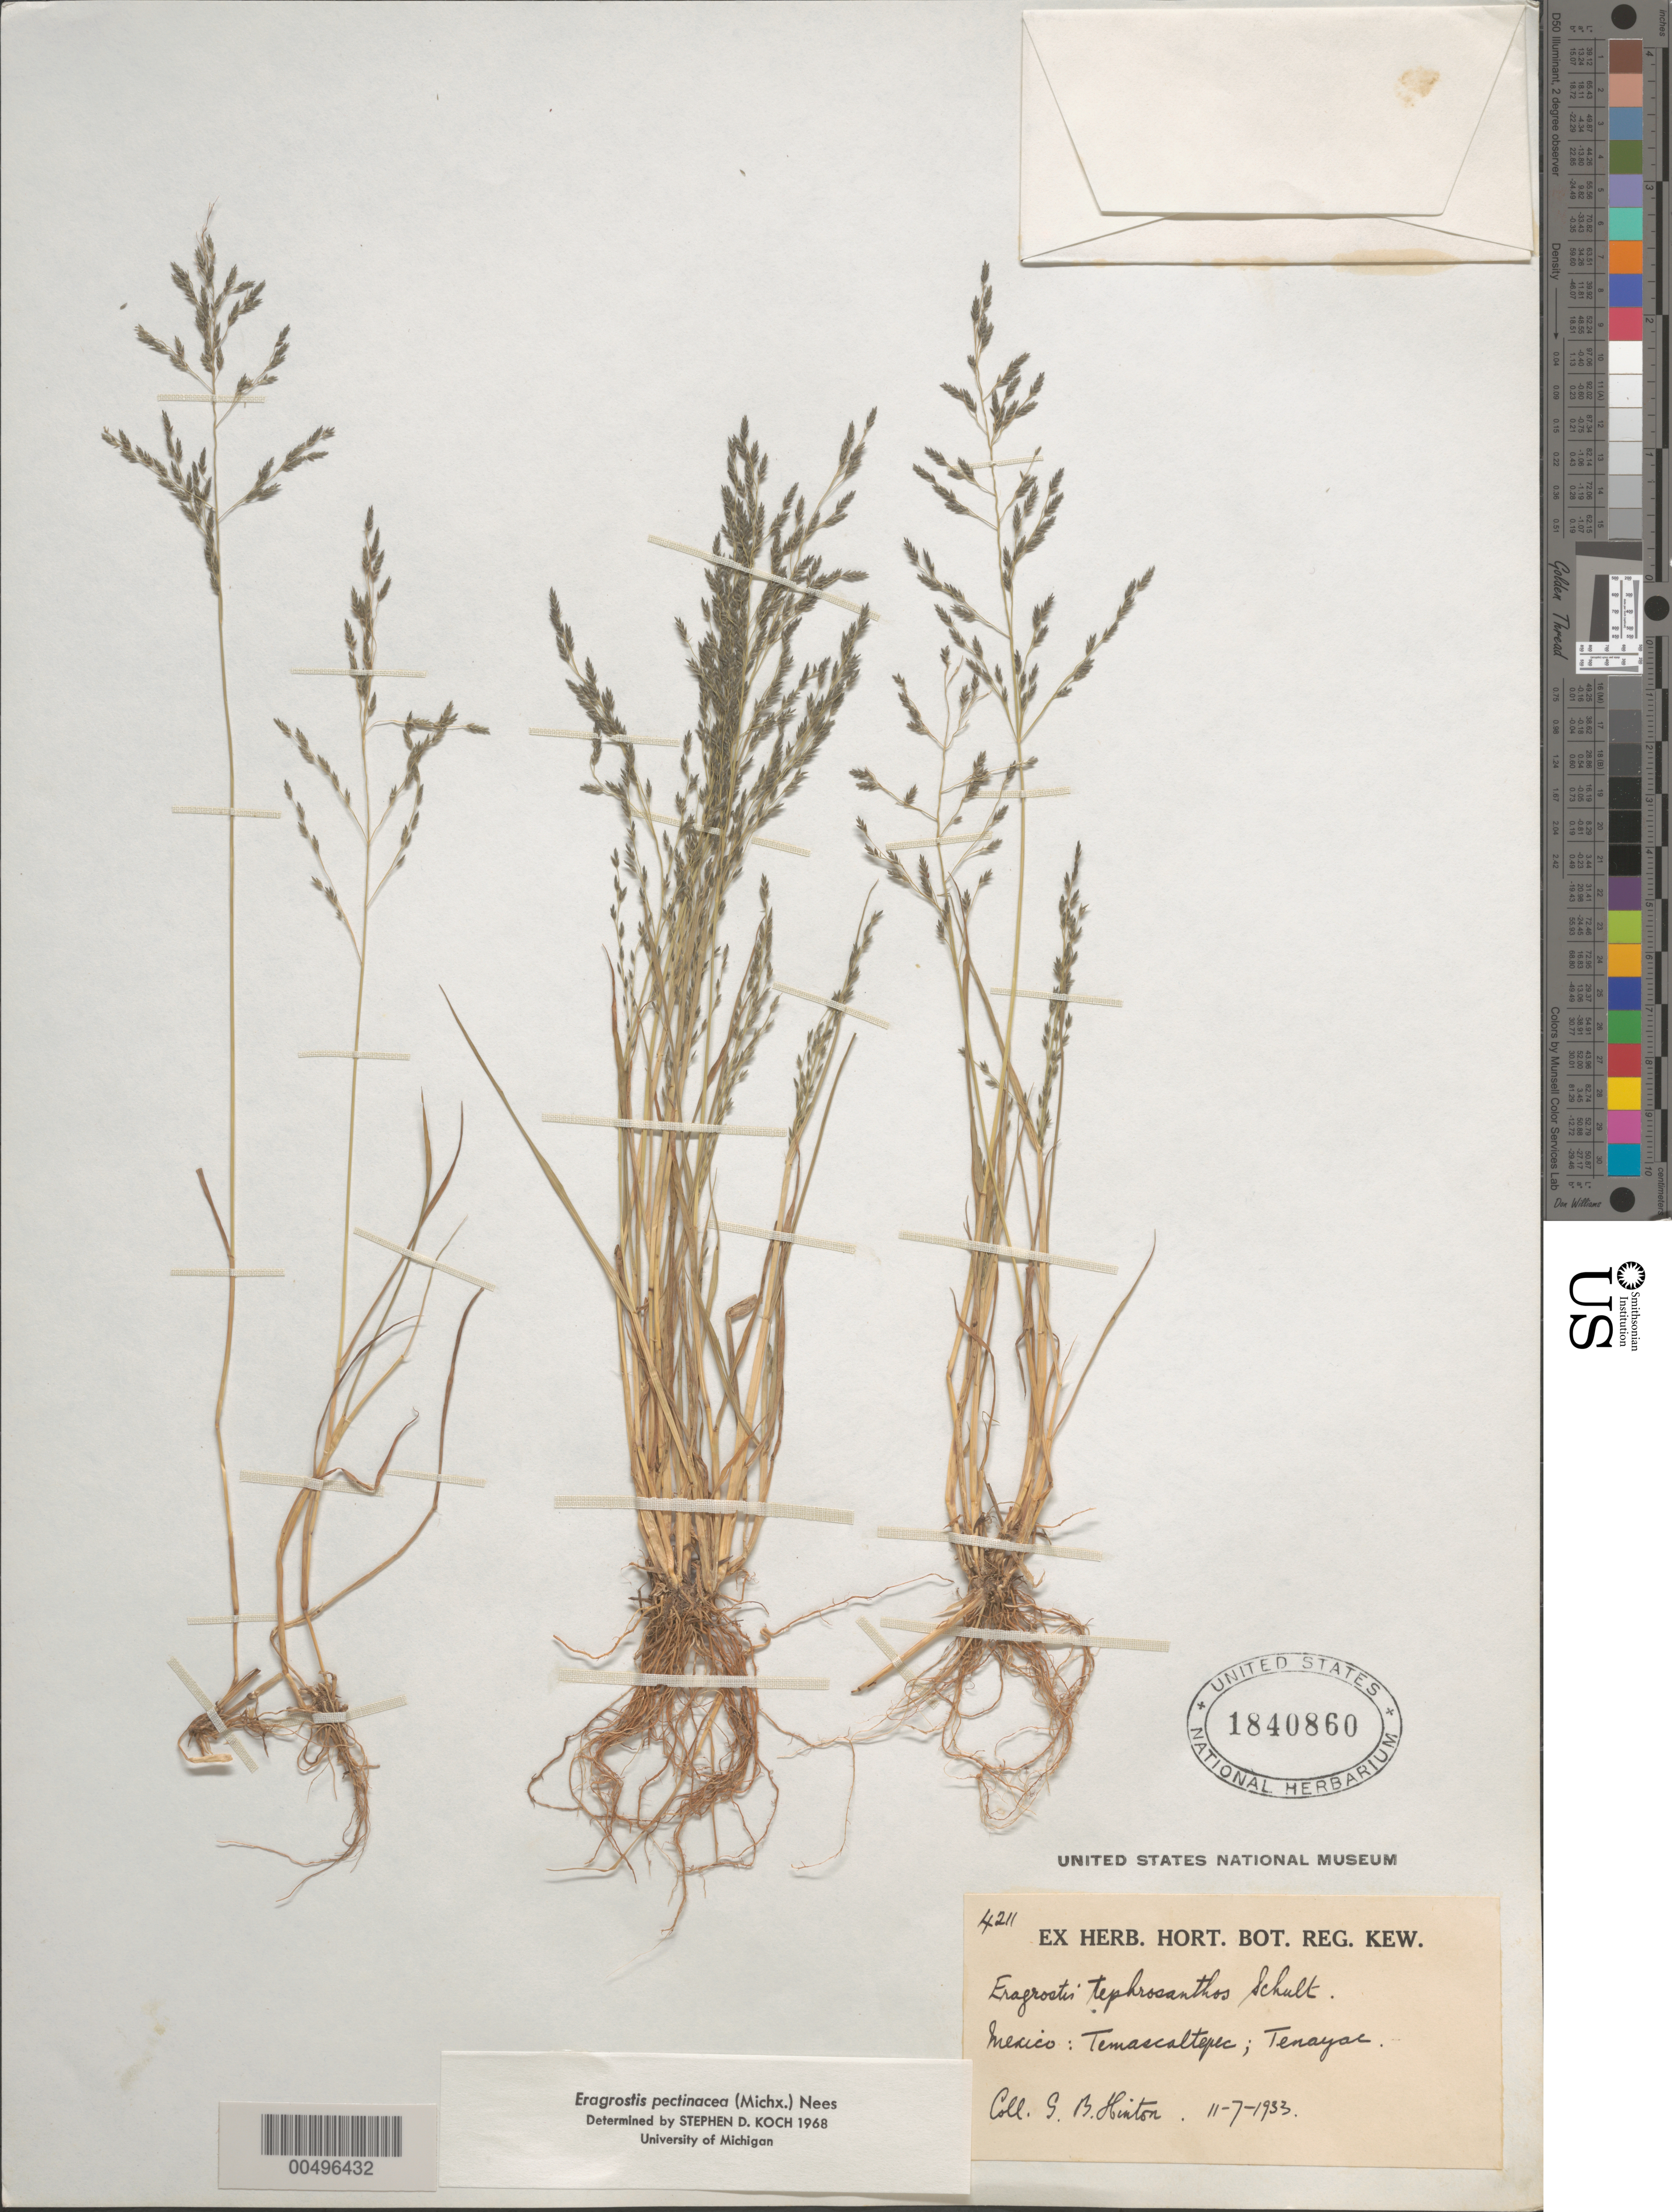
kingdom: Plantae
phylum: Tracheophyta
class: Liliopsida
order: Poales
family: Poaceae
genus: Eragrostis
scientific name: Eragrostis pectinacea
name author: (Michx.) Nees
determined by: Koch, S. D.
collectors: G. B. Hinton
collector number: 4211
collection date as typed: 11 Jul 1933 or 7 Nov 1933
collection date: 1933-07-11 or 1933-11-07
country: Mexico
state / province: México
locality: Temascaltepec, Tenayac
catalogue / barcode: US 1840860